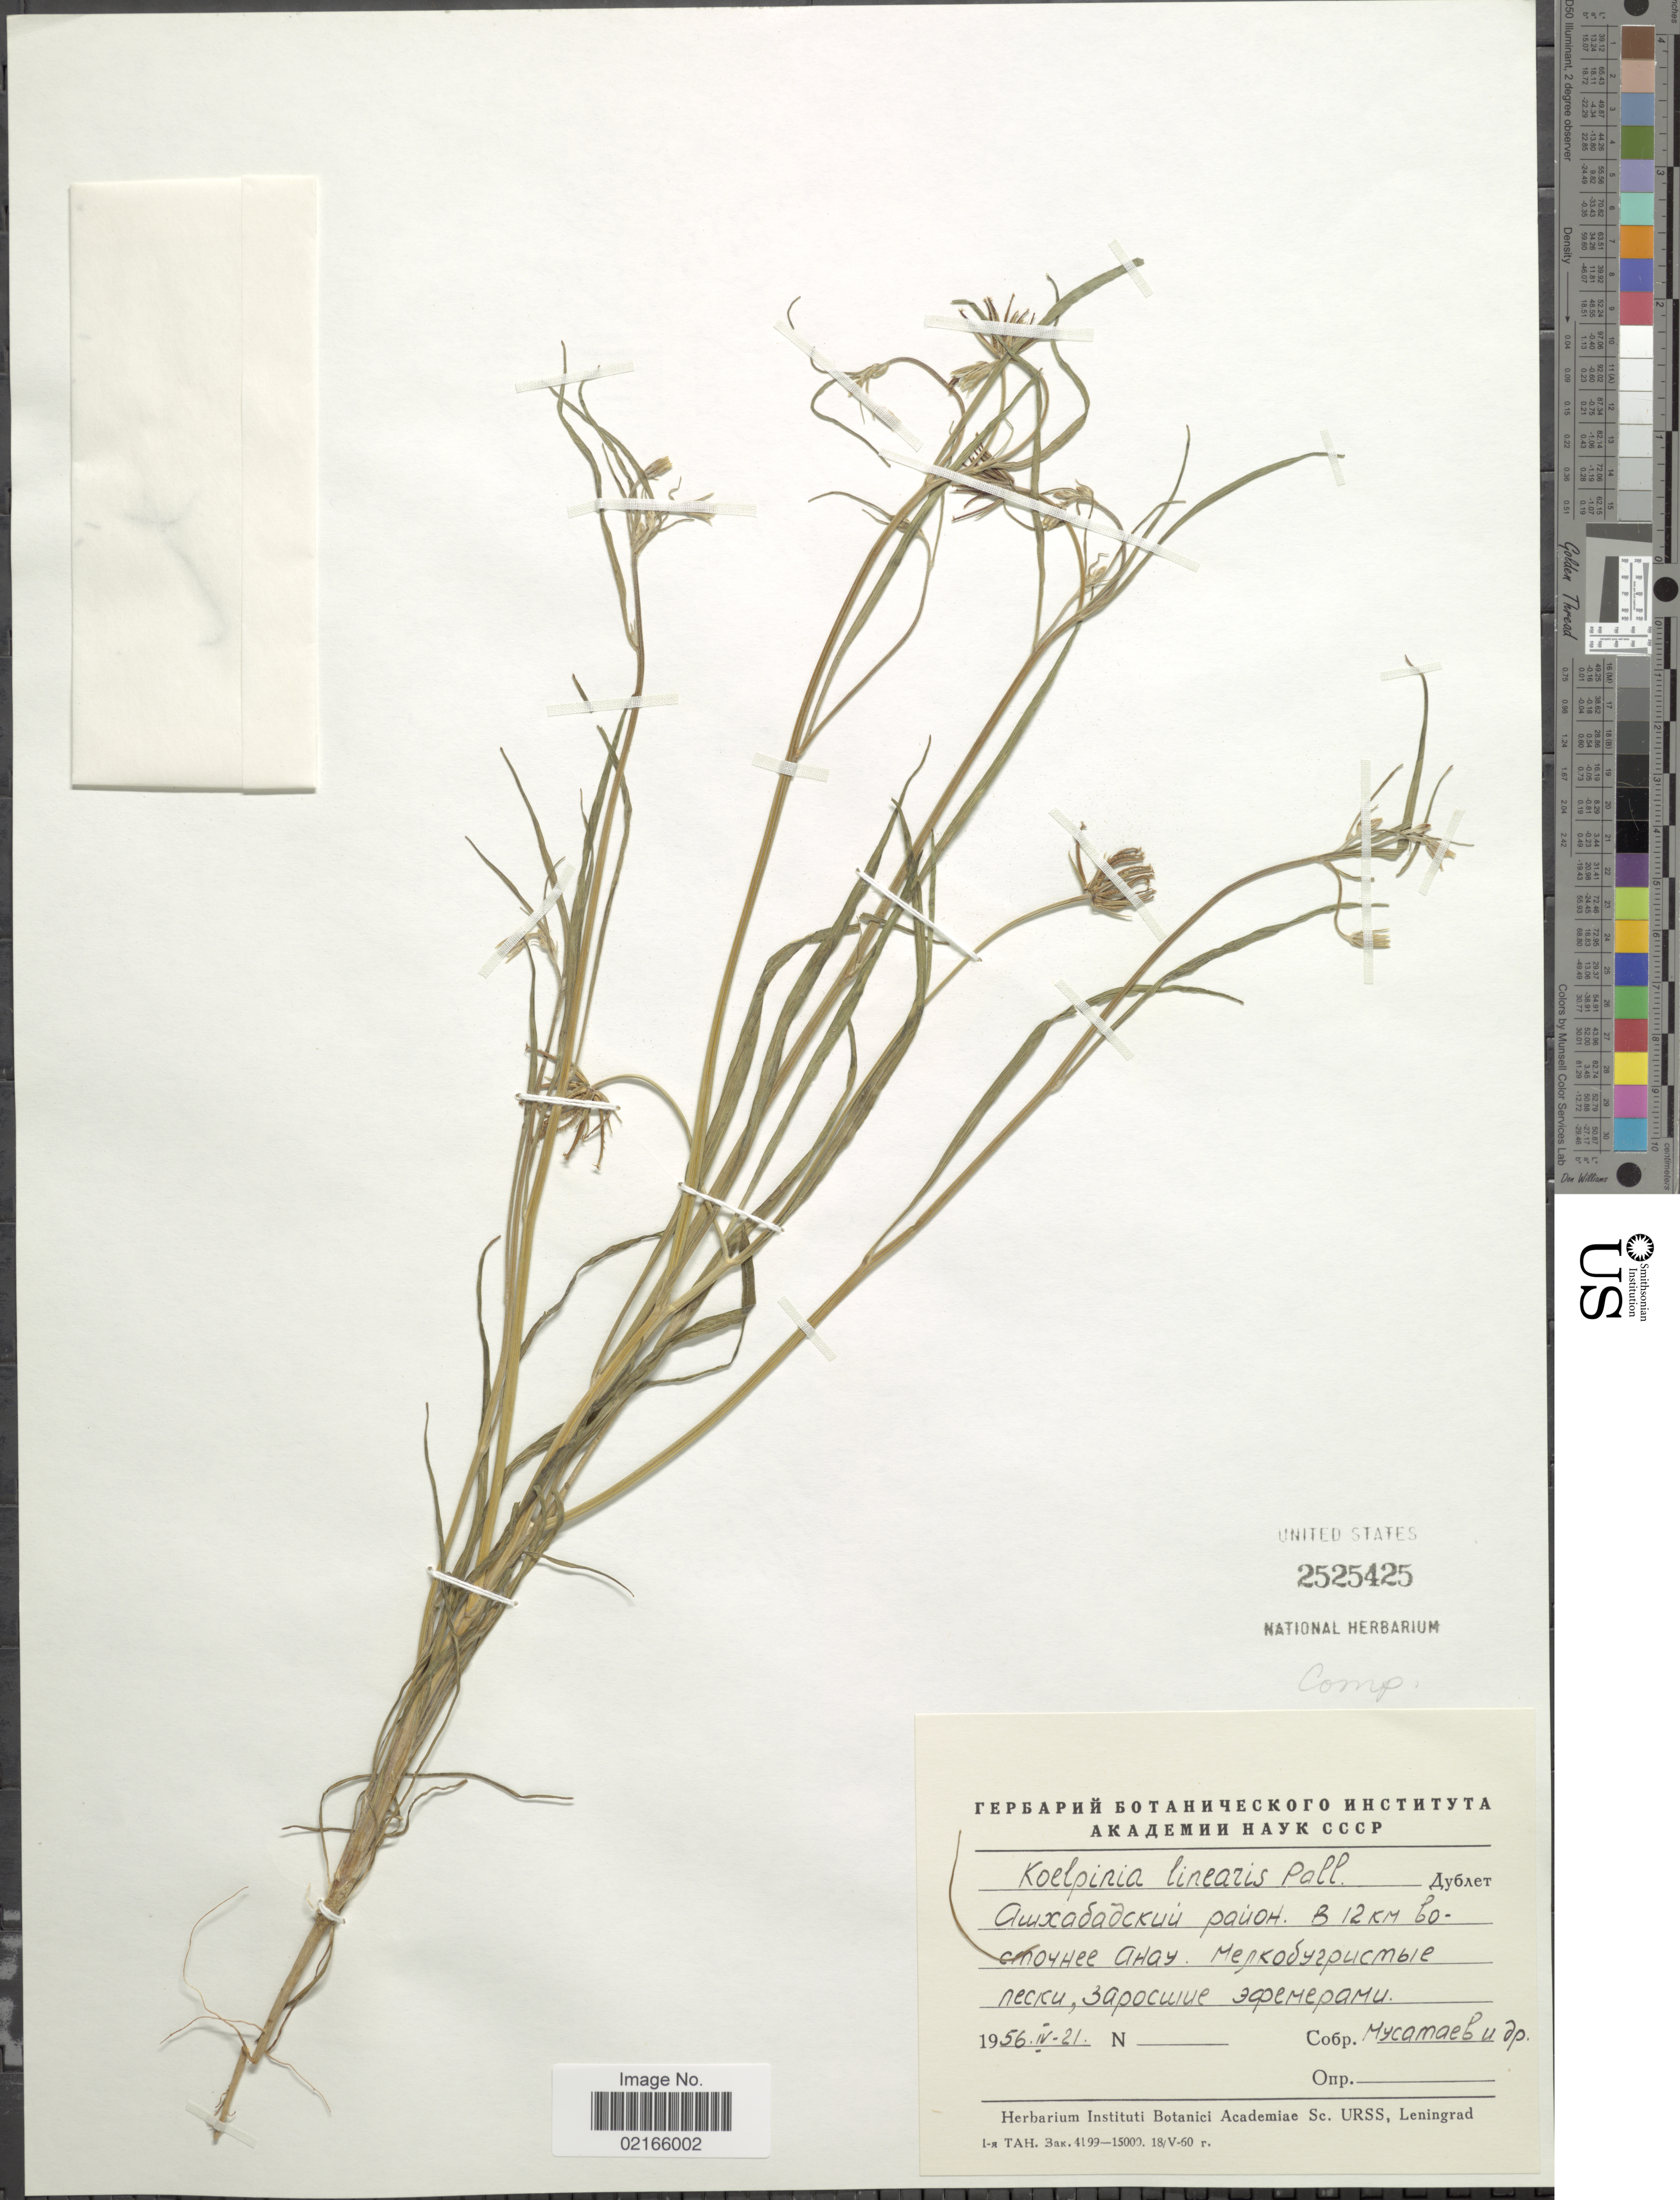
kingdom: Plantae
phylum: Tracheophyta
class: Magnoliopsida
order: Asterales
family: Asteraceae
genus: Koelpinia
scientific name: Koelpinia linearis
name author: Pall.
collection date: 1956-04-21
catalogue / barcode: US 2525425